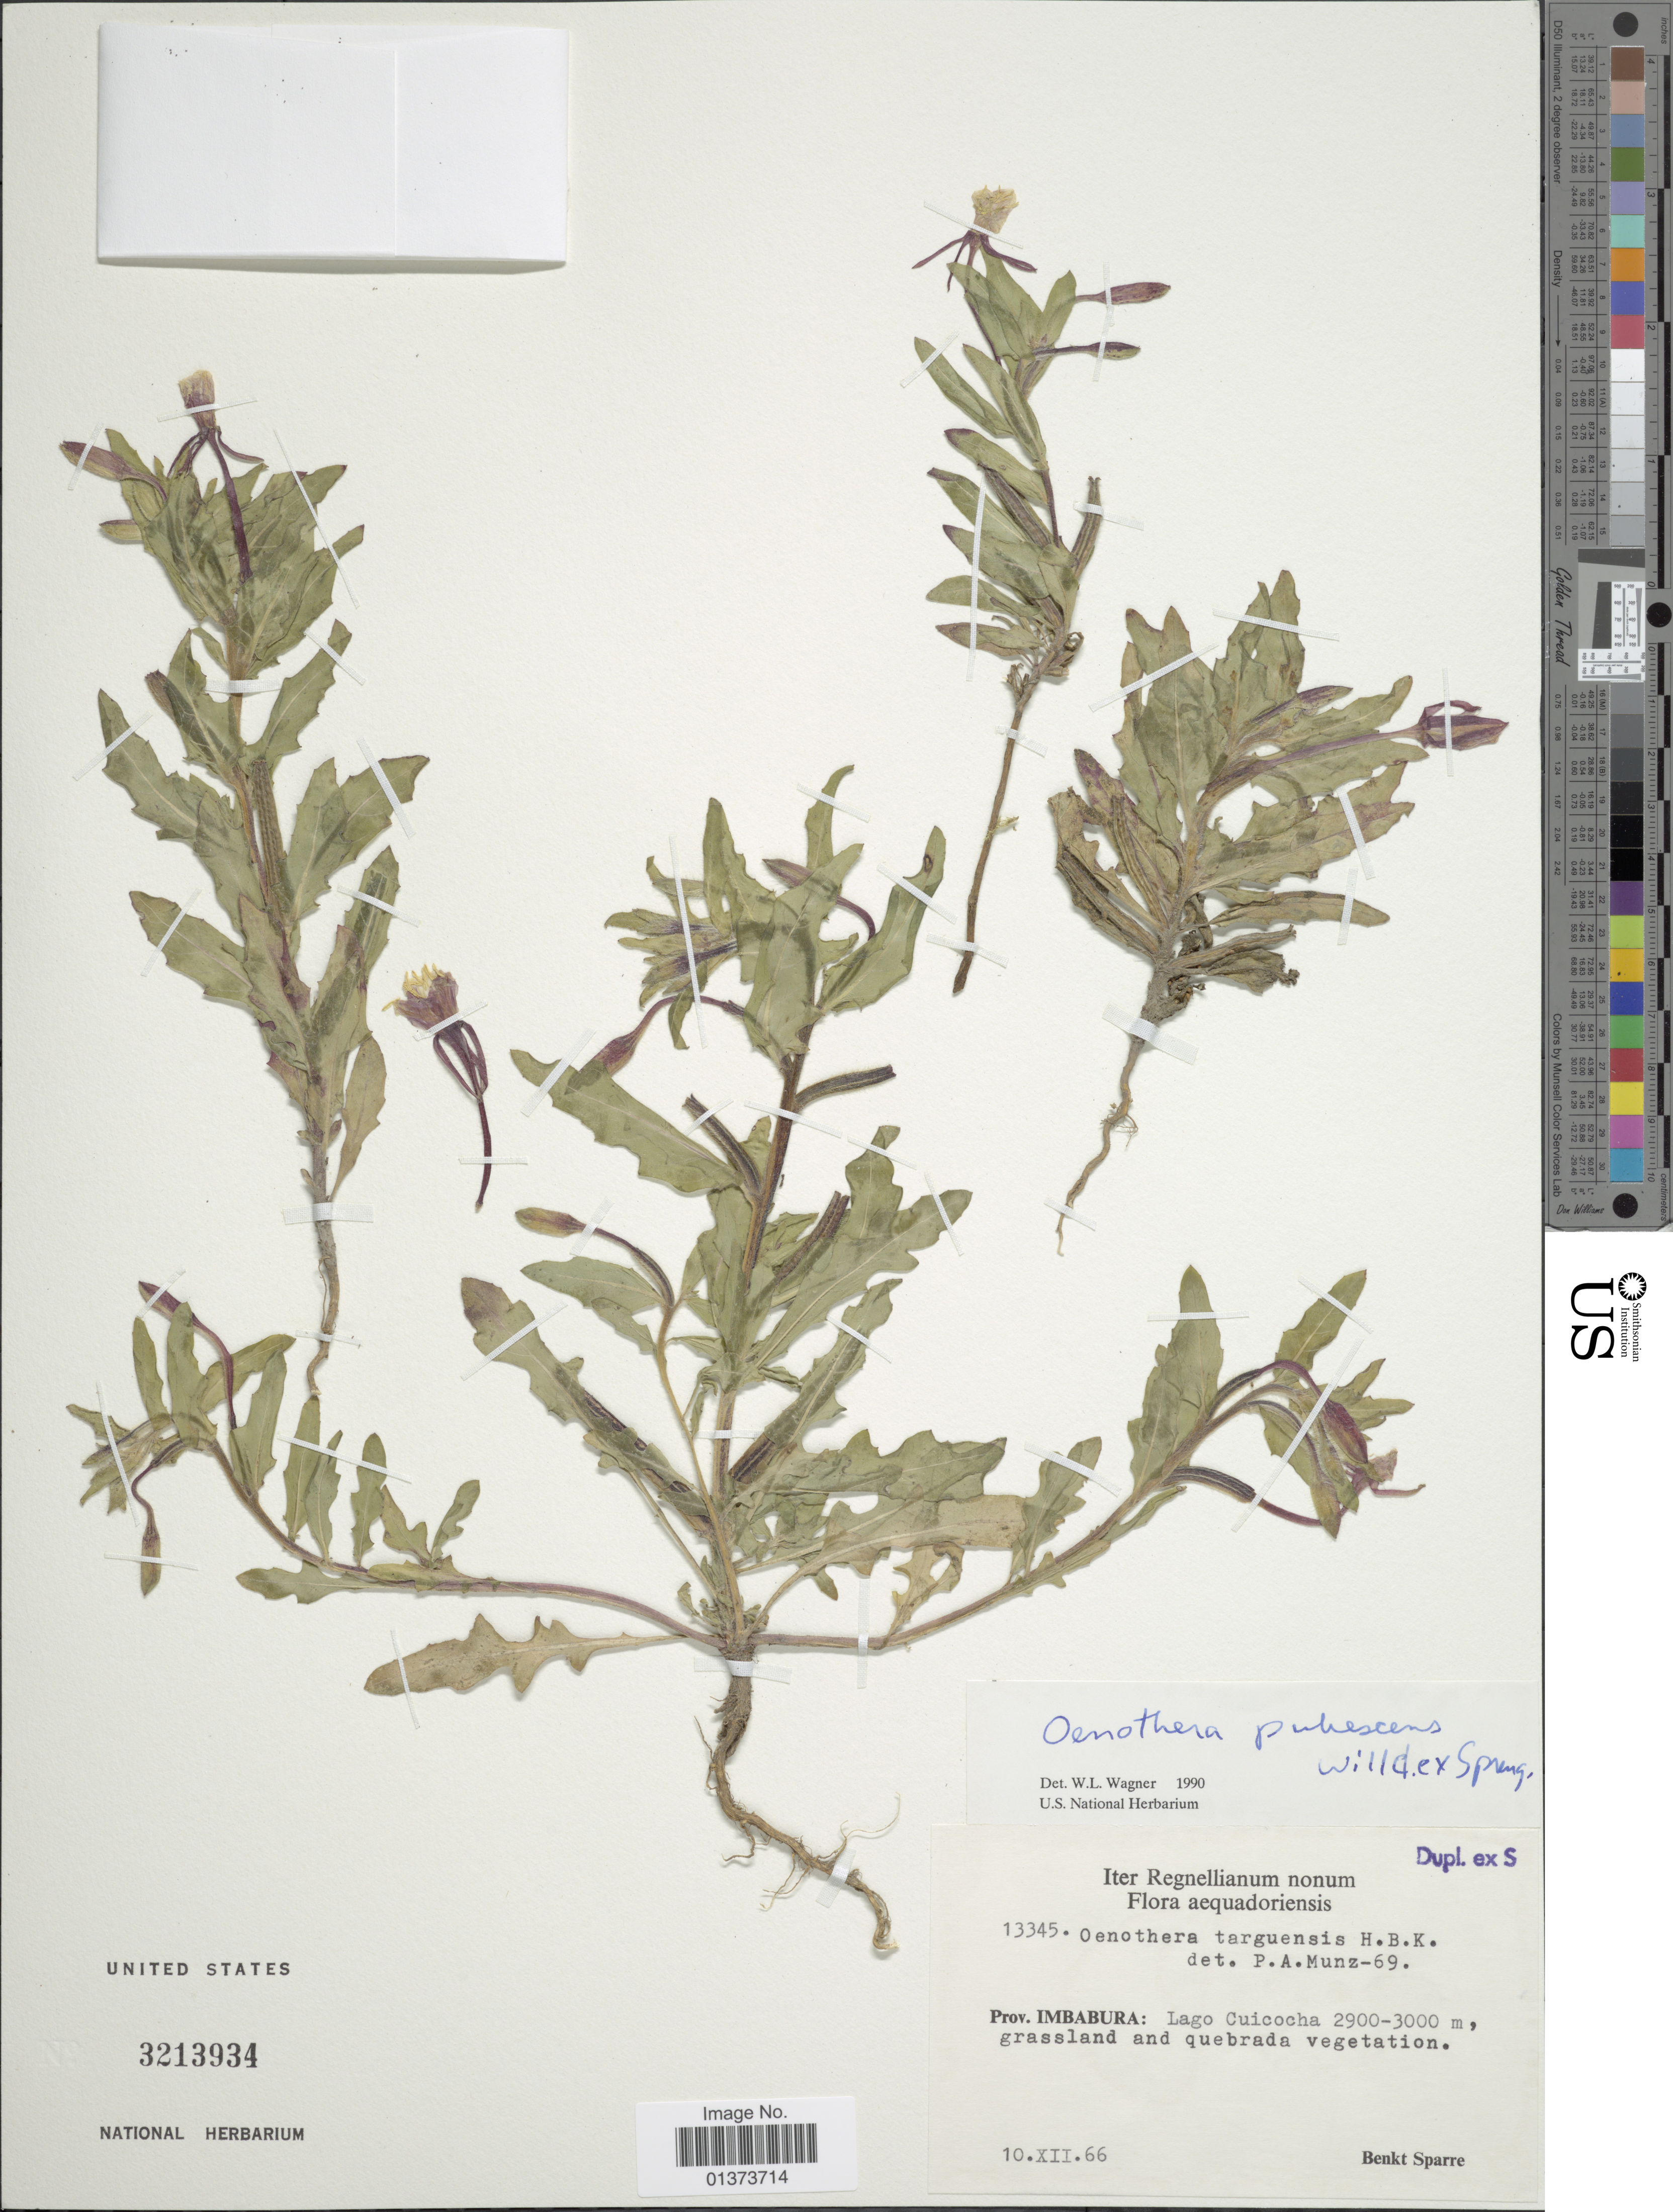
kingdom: Plantae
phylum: Tracheophyta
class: Magnoliopsida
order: Myrtales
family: Onagraceae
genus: Oenothera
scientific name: Oenothera pubescens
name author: Willd. ex Spreng.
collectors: B. Sparre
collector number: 13345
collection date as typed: Transcribed d/m/y: 10/12/66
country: Ecuador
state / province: Imbabura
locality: Lago Cuicocha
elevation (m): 2900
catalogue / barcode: US 3213934